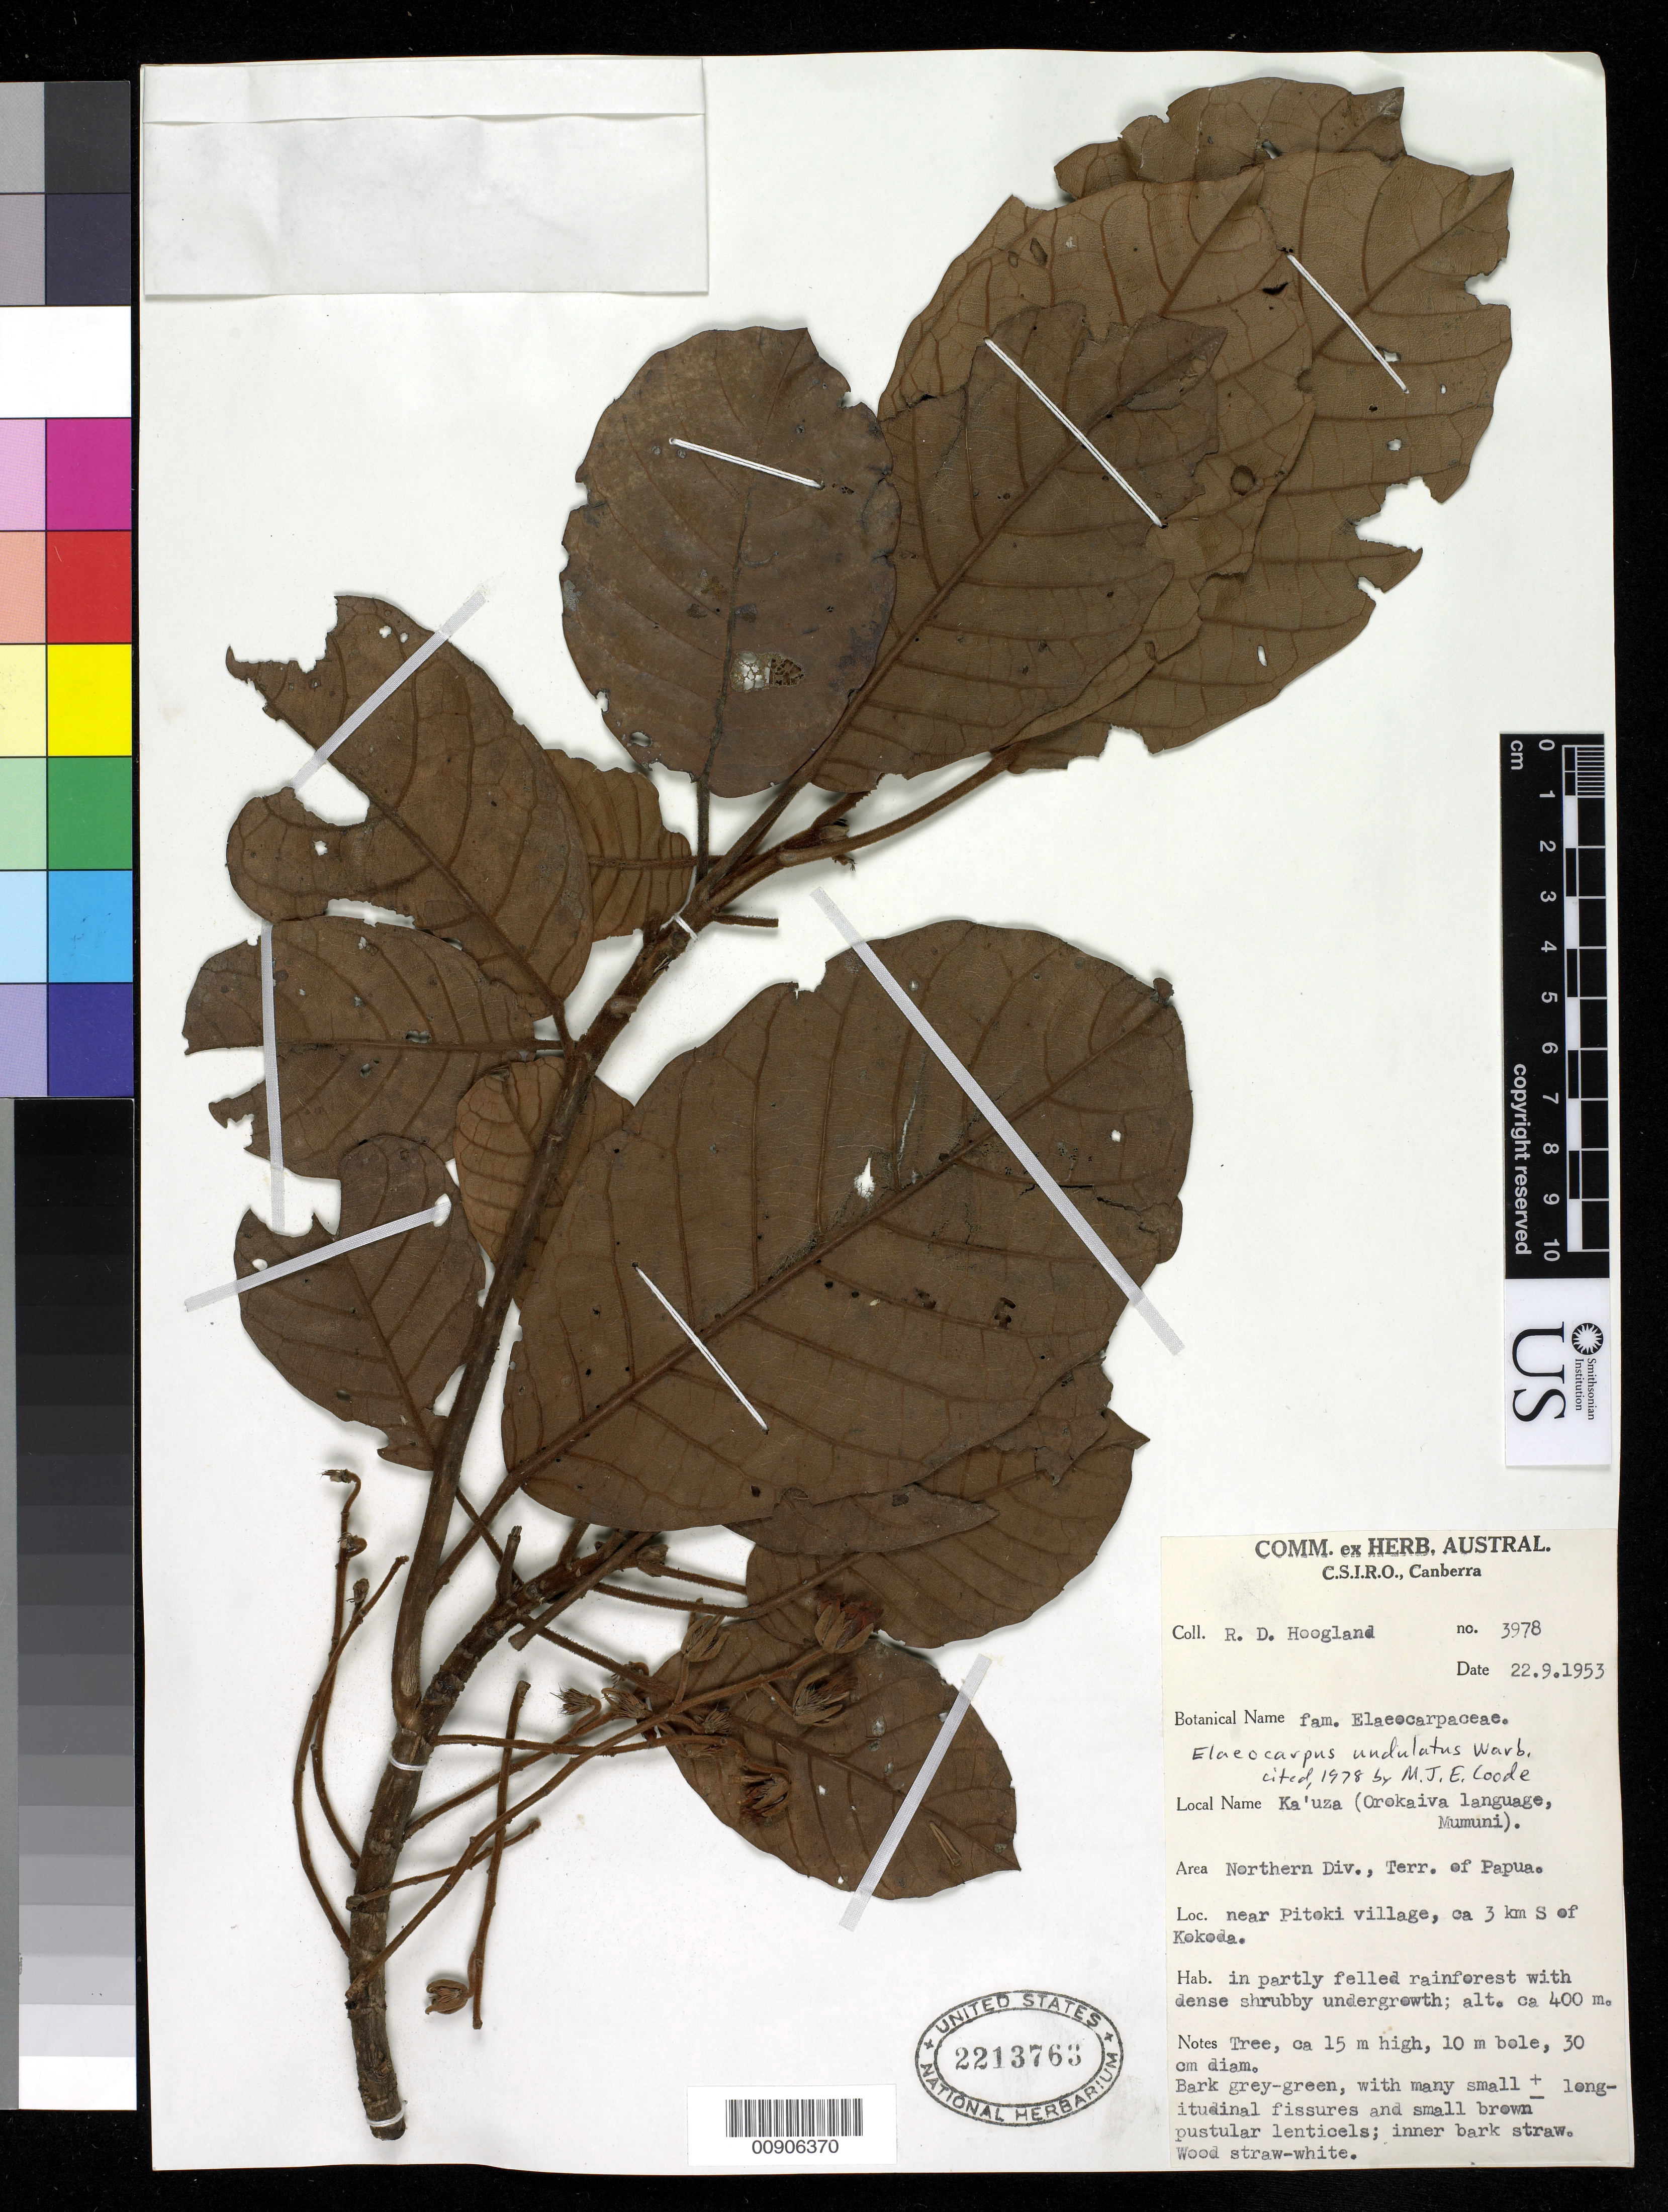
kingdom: Plantae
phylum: Tracheophyta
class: Magnoliopsida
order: Oxalidales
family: Elaeocarpaceae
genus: Elaeocarpus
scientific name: Elaeocarpus trichophyllus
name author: A.C. Sm.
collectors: R. D. Hoogland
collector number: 3978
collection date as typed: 22 Sep 1953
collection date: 1953-09-22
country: Papua New Guinea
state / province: Northern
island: New Guinea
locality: near Pitoki village, ca 3 km S of Kokoda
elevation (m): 400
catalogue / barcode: US 2213763